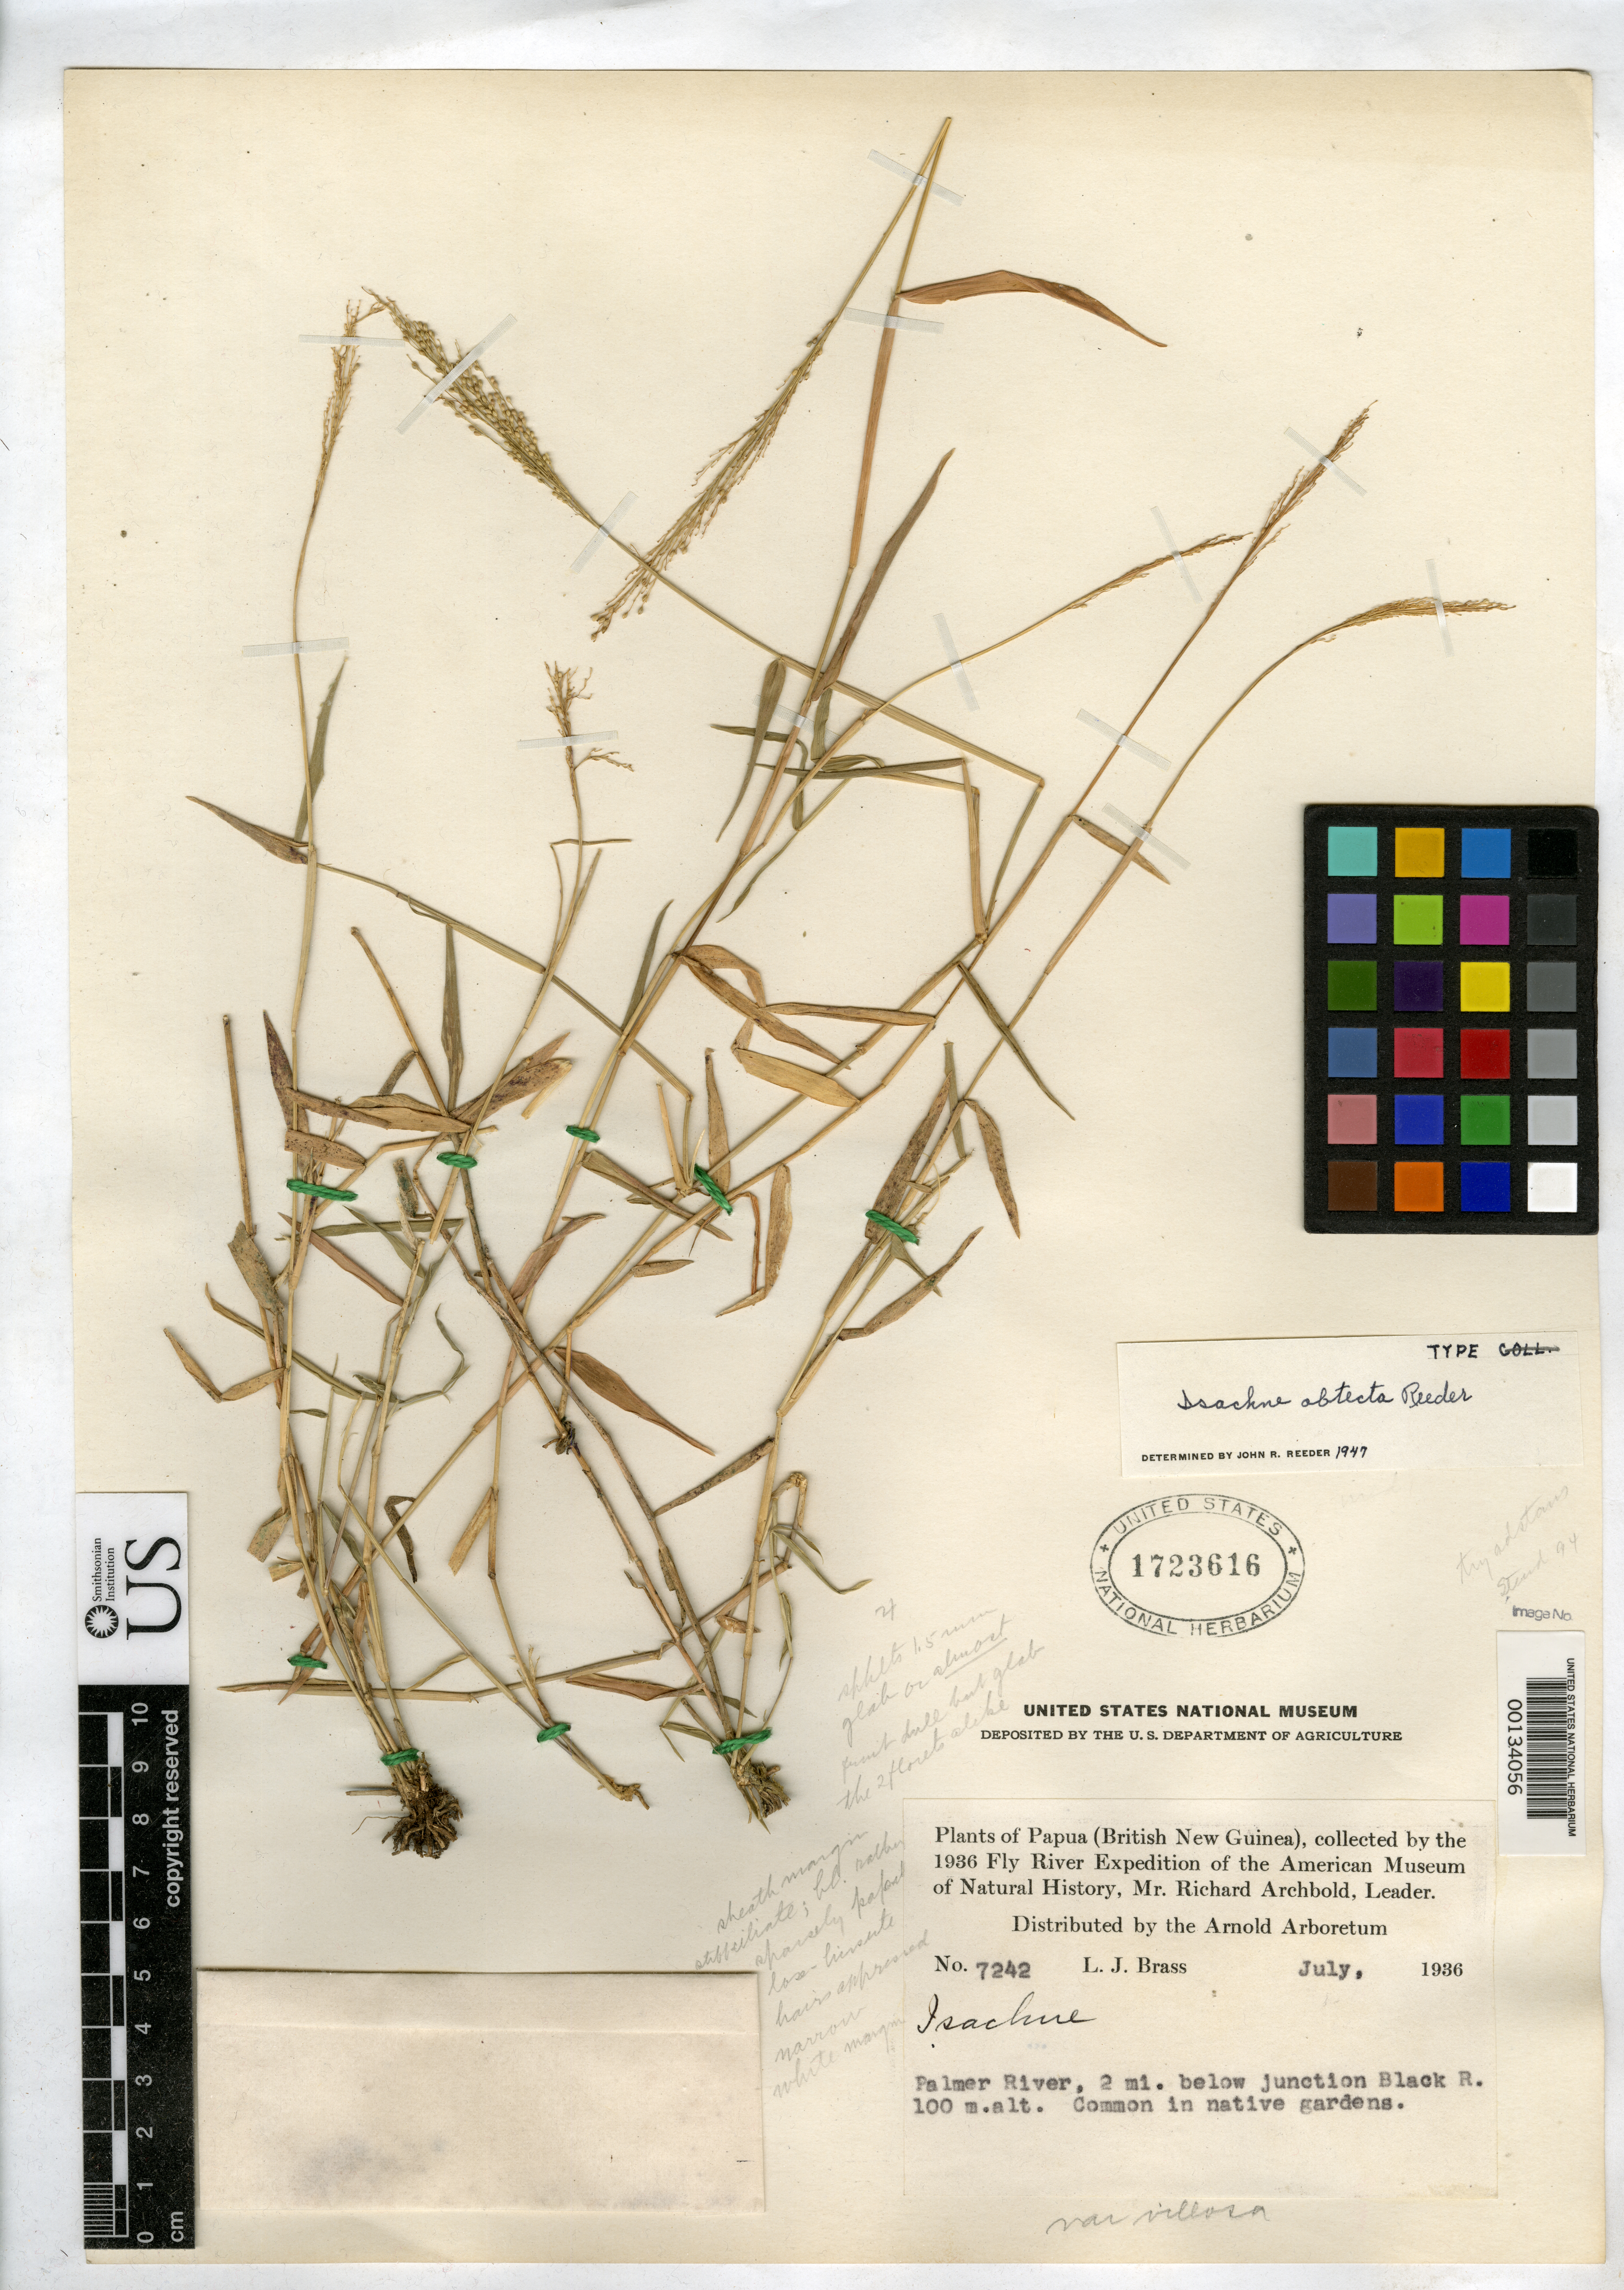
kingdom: Plantae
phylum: Tracheophyta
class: Liliopsida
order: Poales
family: Poaceae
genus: Isachne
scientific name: Isachne obtecta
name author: Reeder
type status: Isotype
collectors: L. J. Brass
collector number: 7242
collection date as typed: Jul 1936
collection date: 1936-07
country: Papua New Guinea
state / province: Western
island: New Guinea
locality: Palmer River. 2 mi below junction Black R.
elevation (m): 100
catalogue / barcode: US 1723616